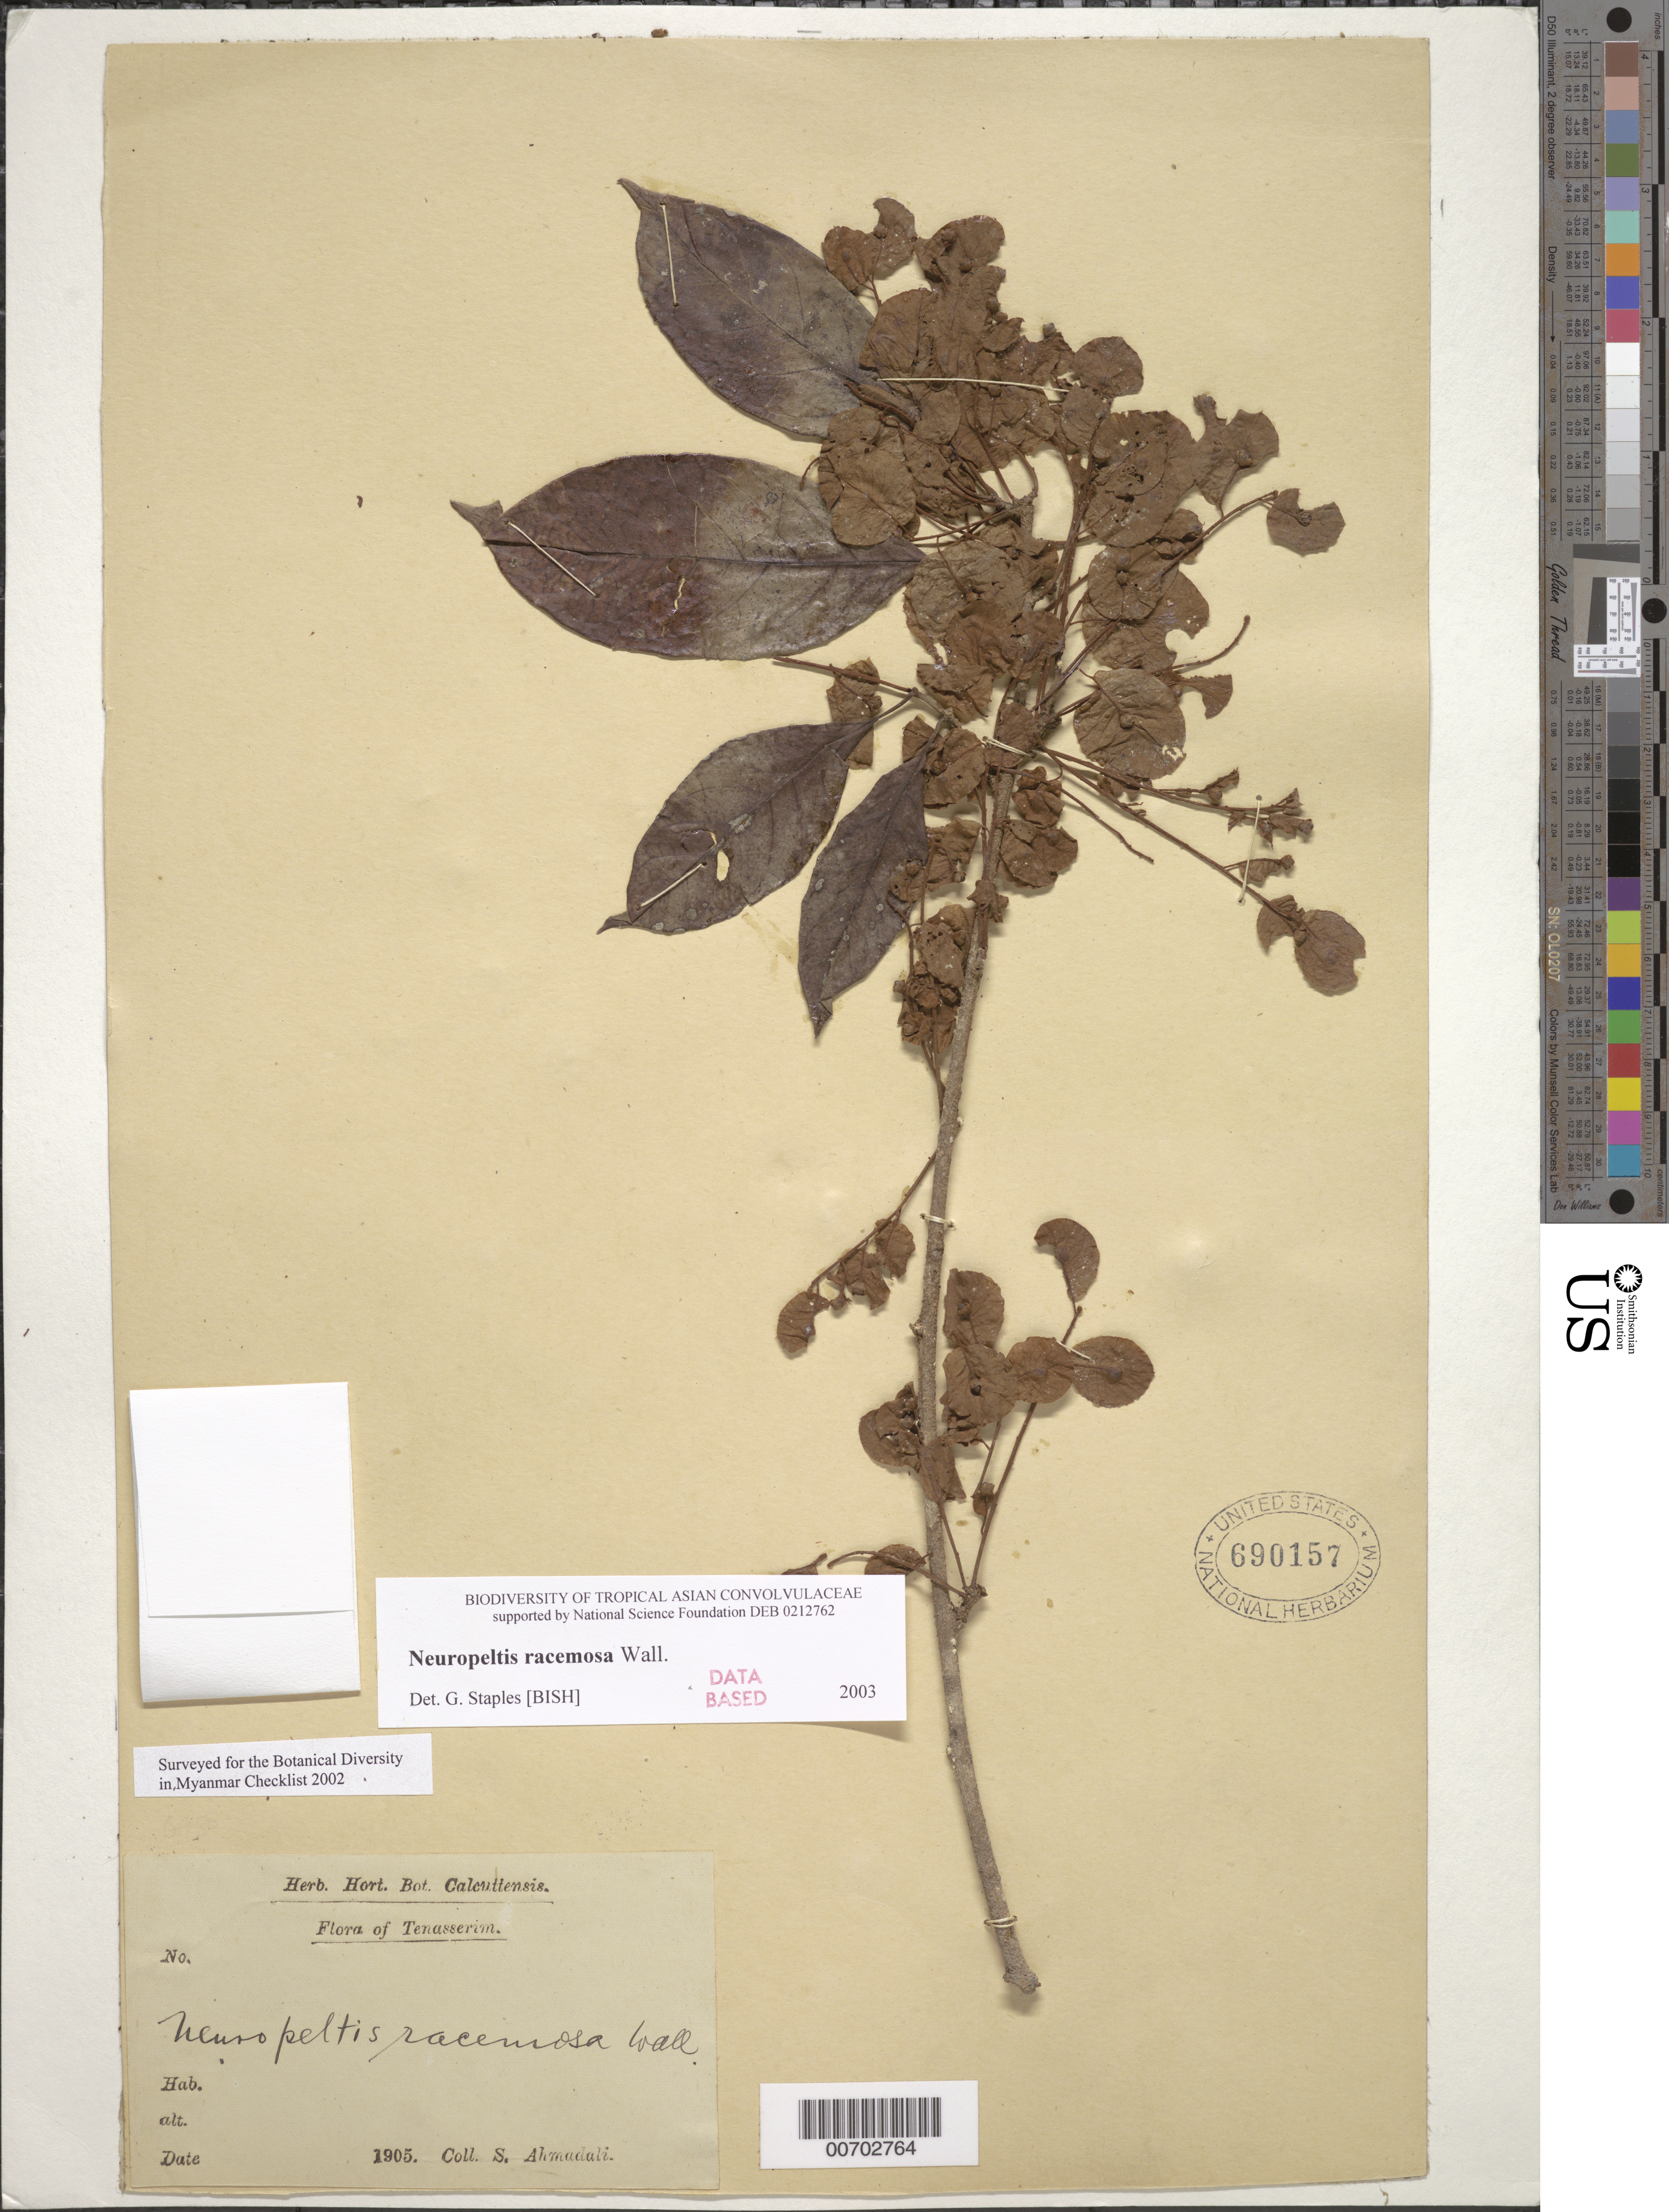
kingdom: Plantae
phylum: Tracheophyta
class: Magnoliopsida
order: Solanales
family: Convolvulaceae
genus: Neuropeltis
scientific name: Neuropeltis racemosa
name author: Wall.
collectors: Ahmadali, S.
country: Myanmar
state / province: Tenasserim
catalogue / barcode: US 690157